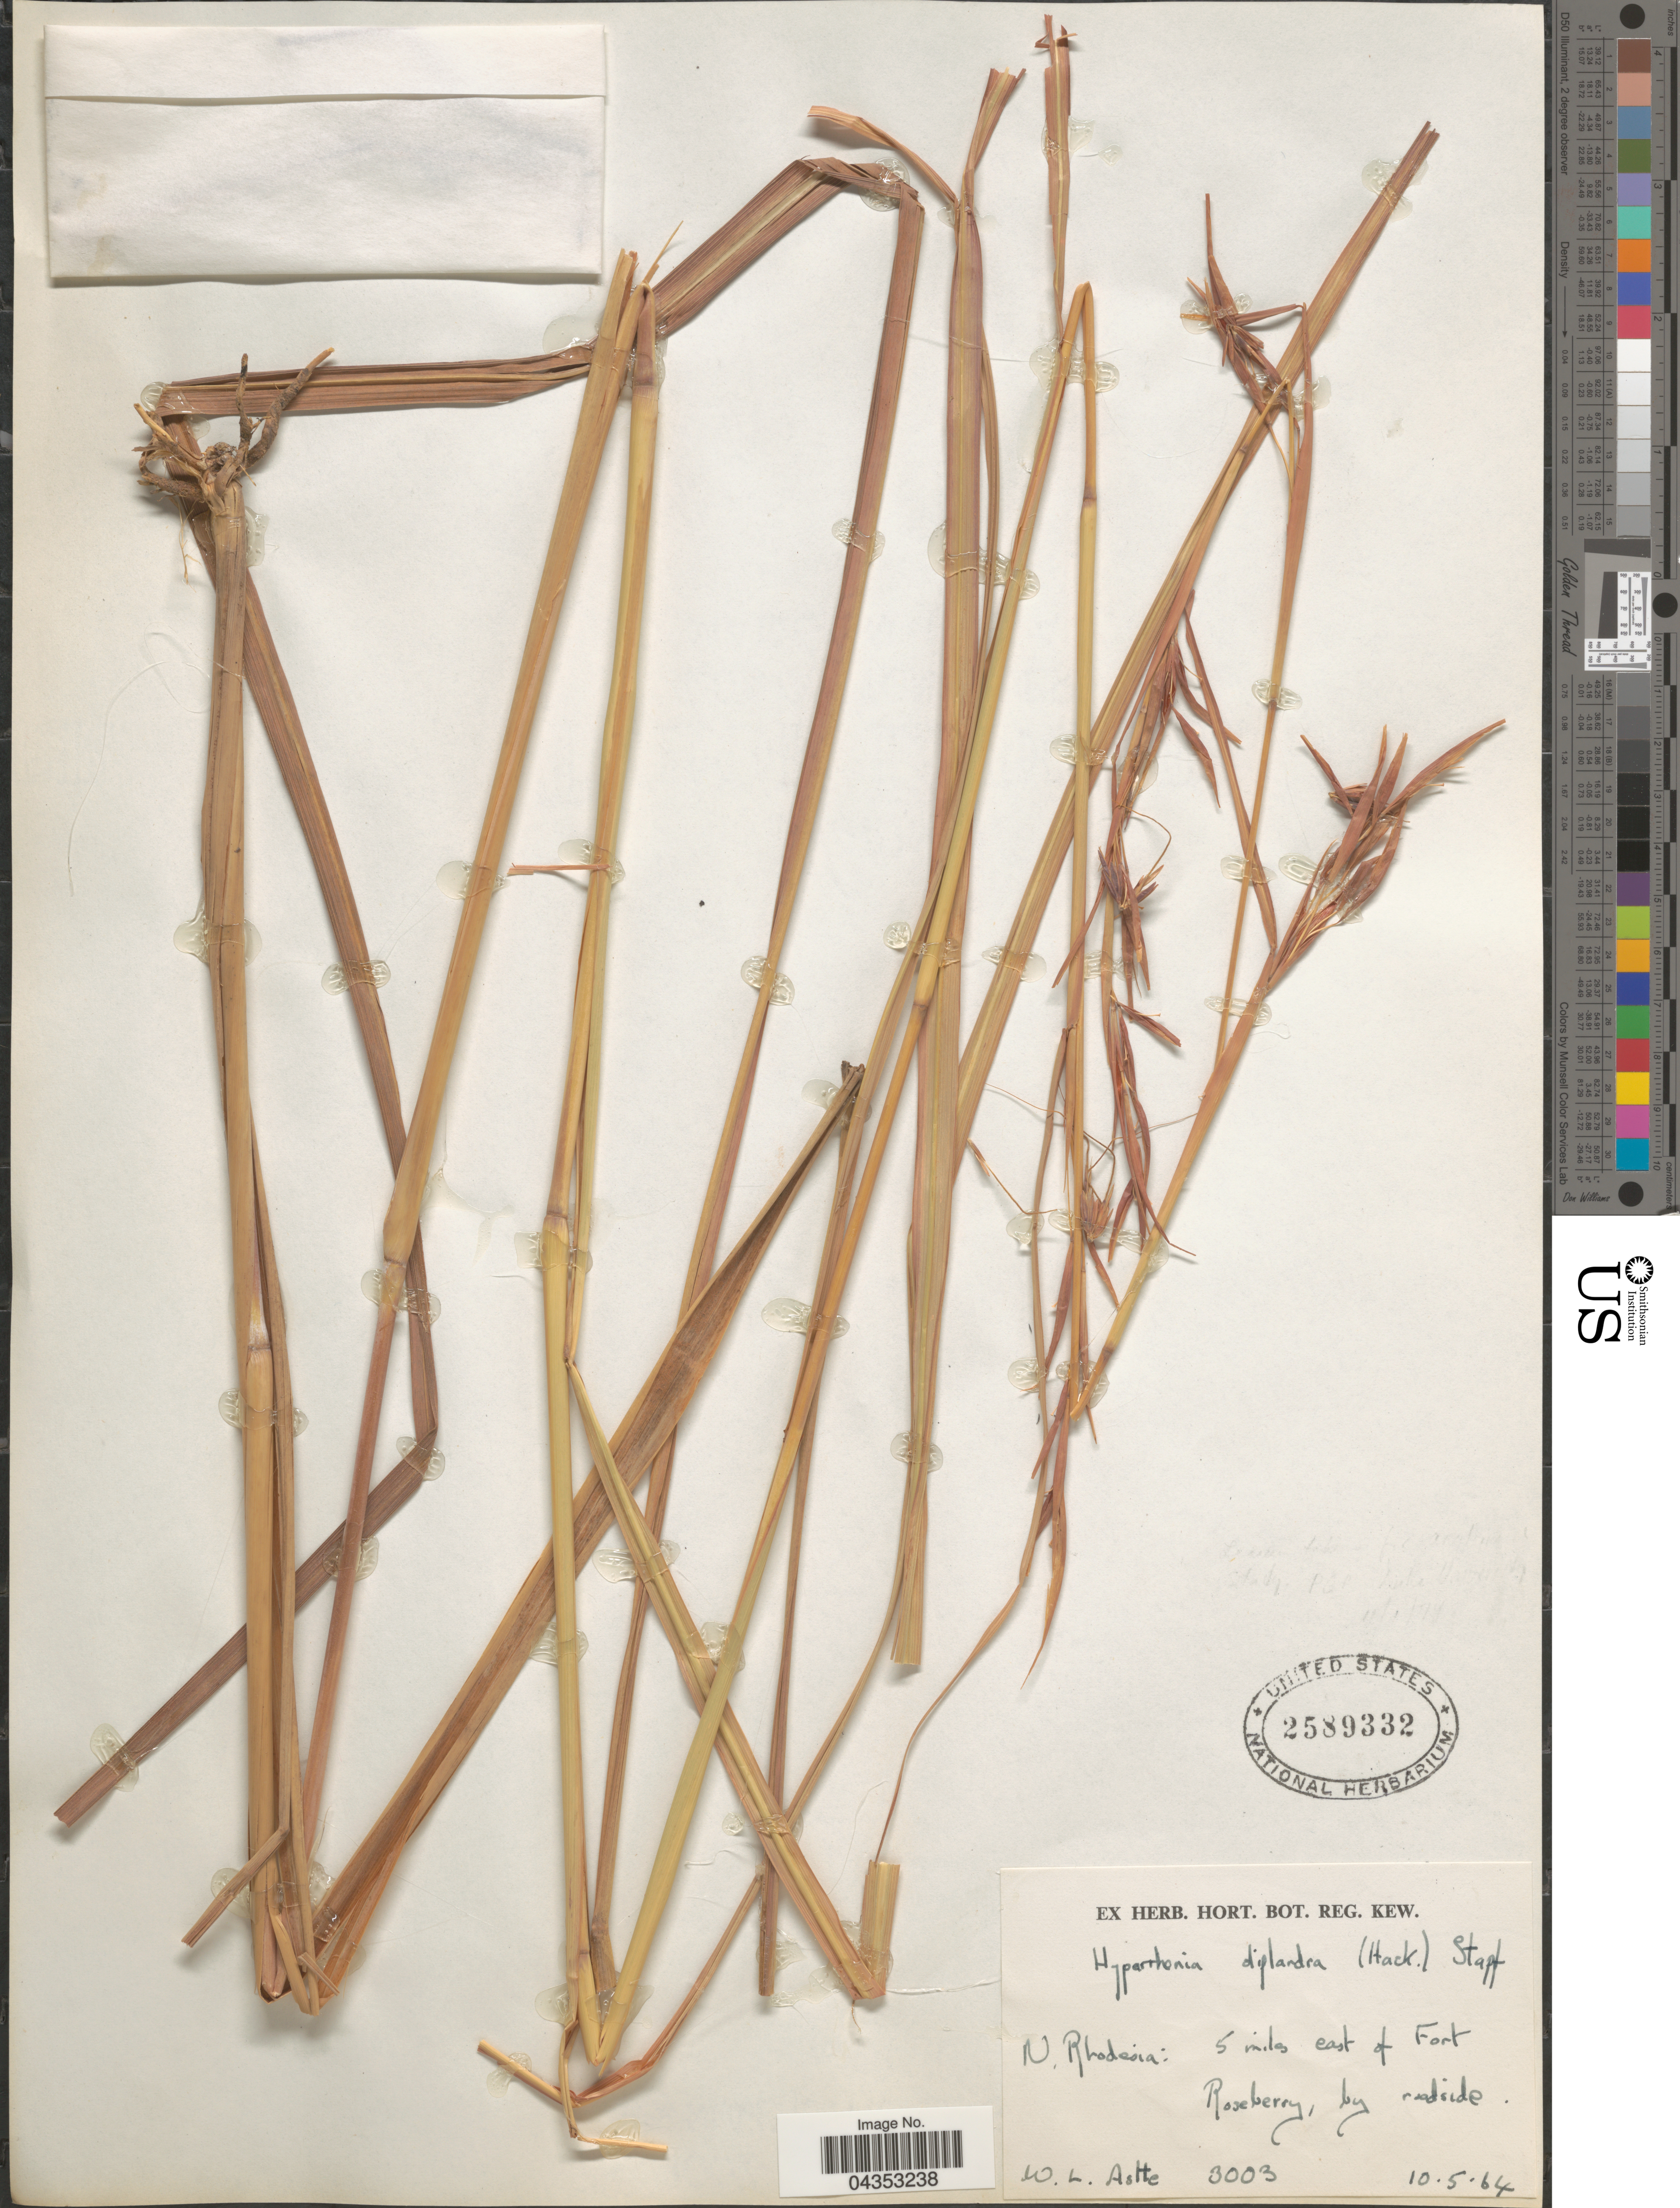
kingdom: Plantae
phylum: Tracheophyta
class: Liliopsida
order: Poales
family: Poaceae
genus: Hyparrhenia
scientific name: Hyparrhenia diplandra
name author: (Hack.) Stapf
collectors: W. Astle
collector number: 3003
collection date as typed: Transcribed d/m/y: 10/5/64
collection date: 1964-05-10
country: Zambia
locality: N. Rhodesia: 5 miles east of Fort Roseberry, by roadside.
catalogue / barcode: US 2589332